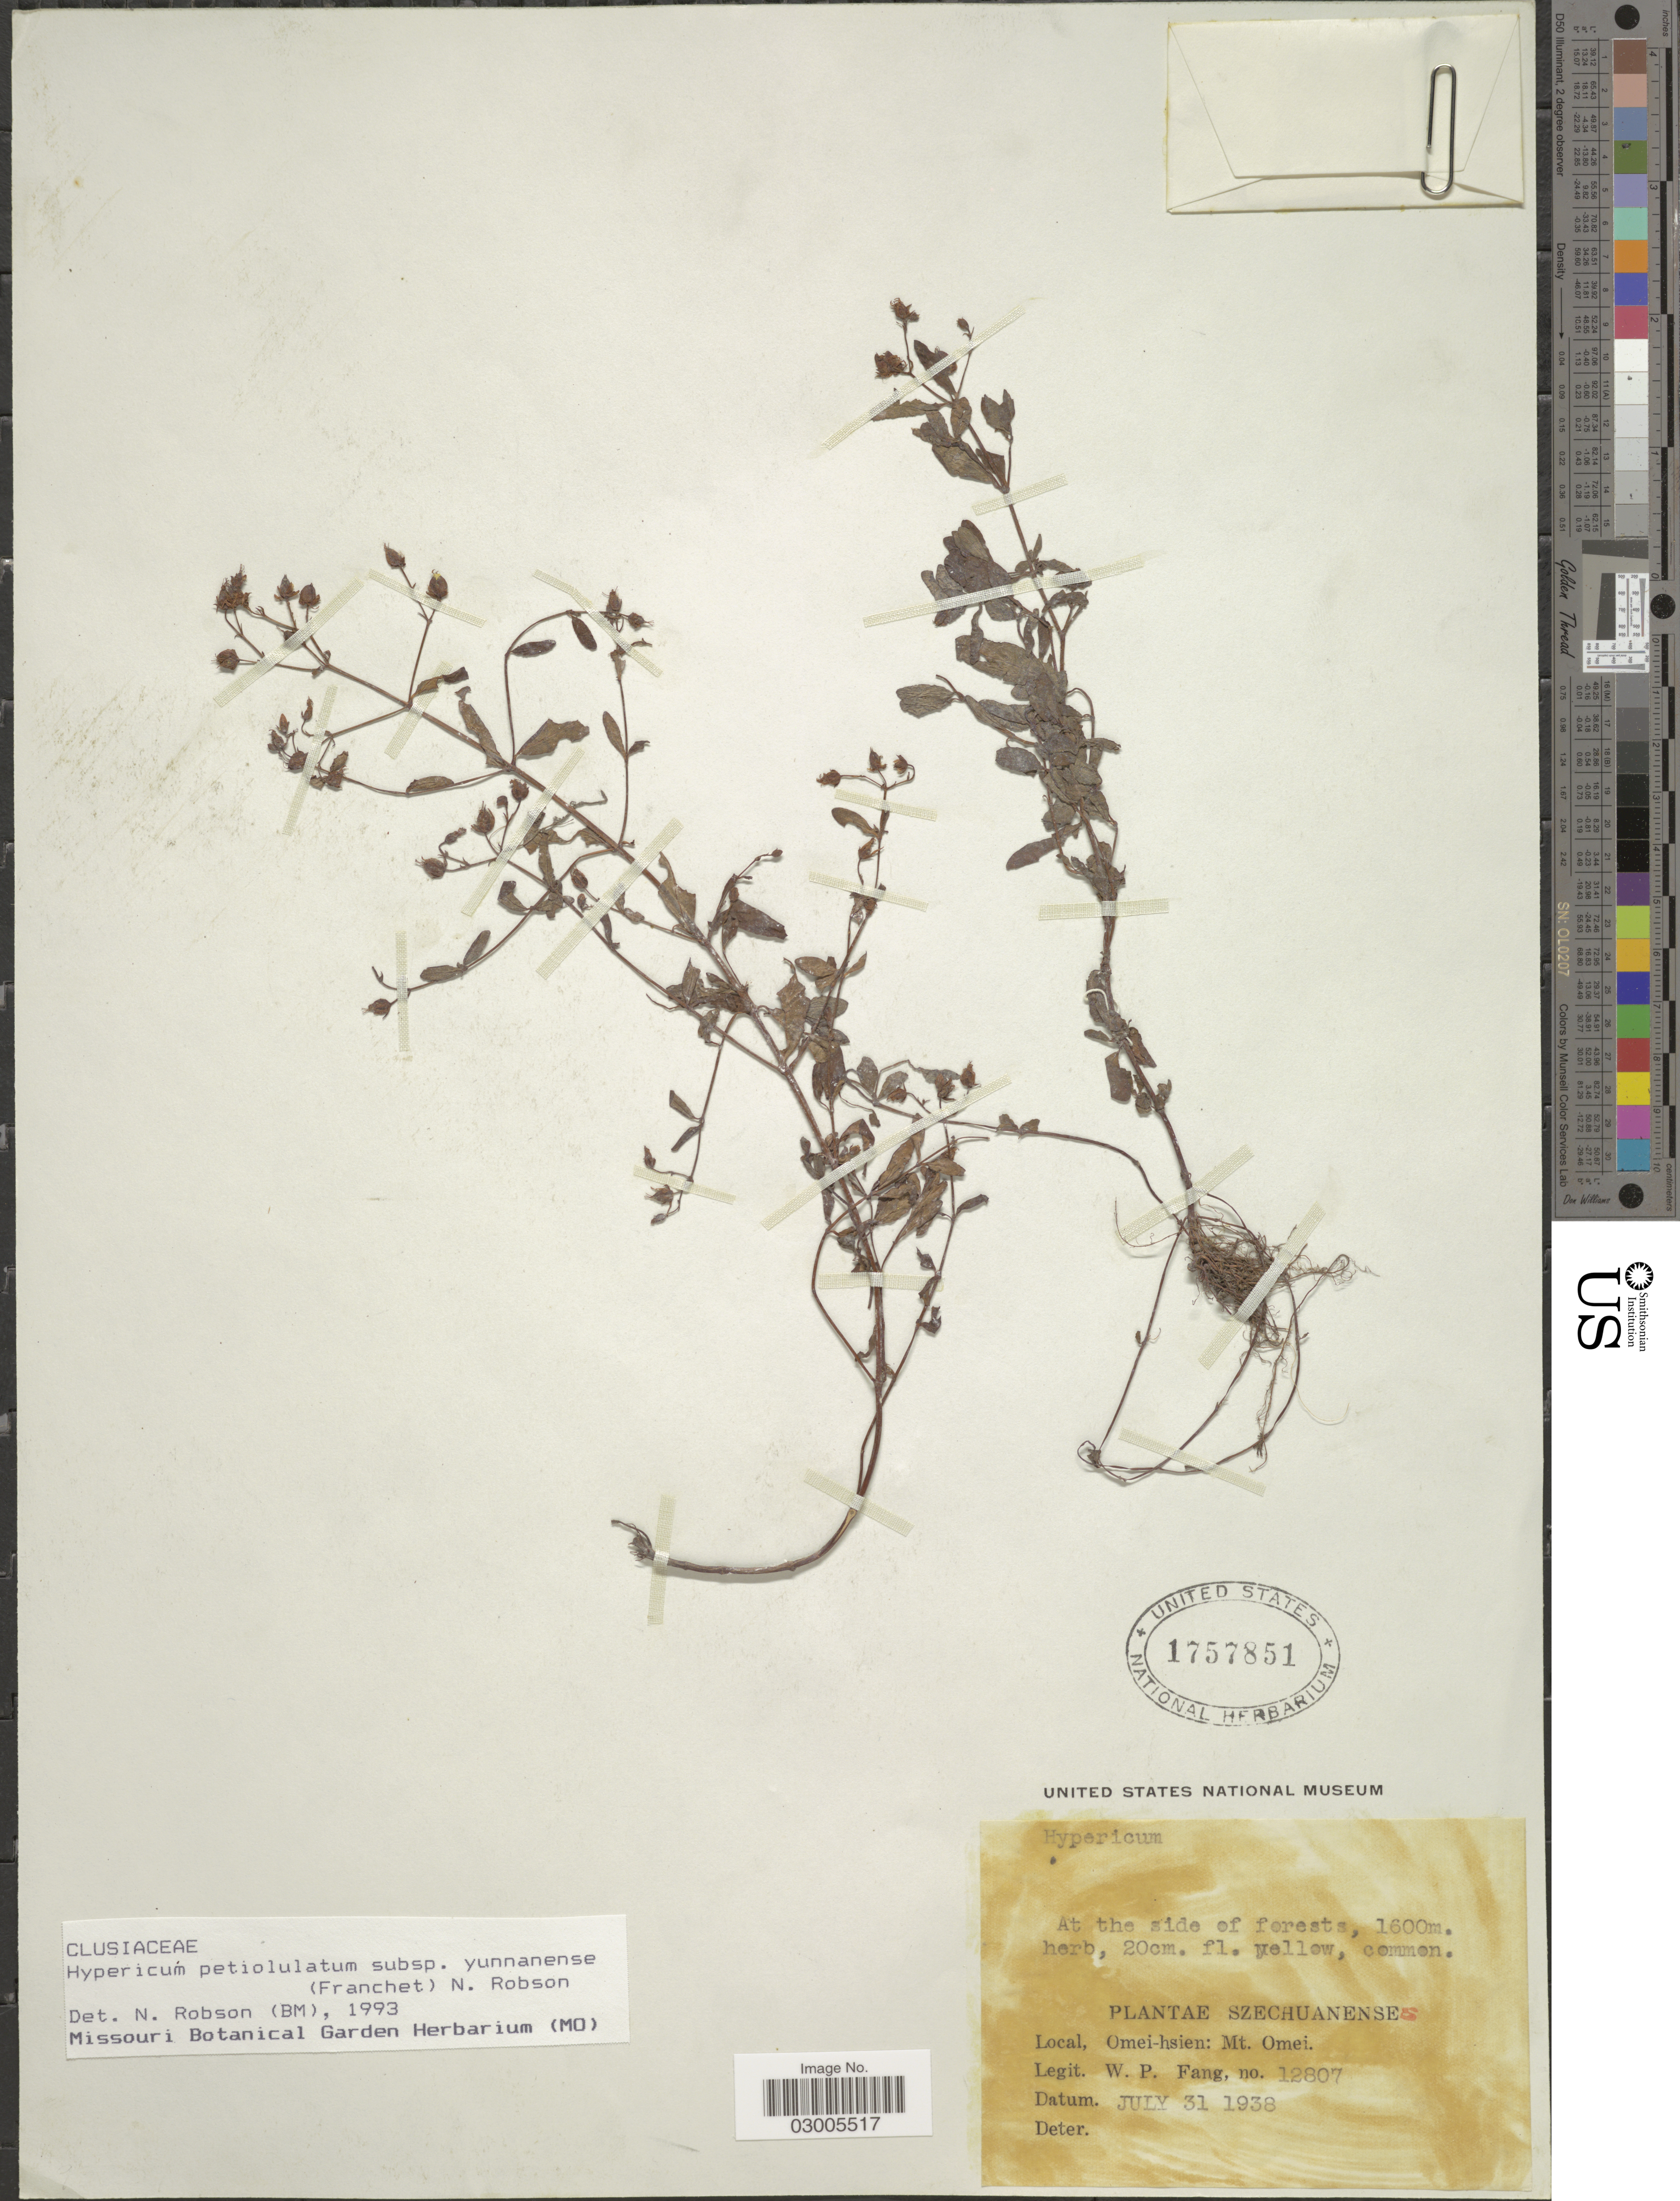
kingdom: Plantae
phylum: Tracheophyta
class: Magnoliopsida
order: Malpighiales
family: Hypericaceae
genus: Hypericum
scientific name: Hypericum petiolulatum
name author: Hook. f. & Thomson ex Dyer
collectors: W. P. Fang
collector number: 12807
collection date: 1938-07-31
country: China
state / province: Sichuan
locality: Szechuanenses. Omei-hsien: Mt. Omei.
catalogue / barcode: US 1757851